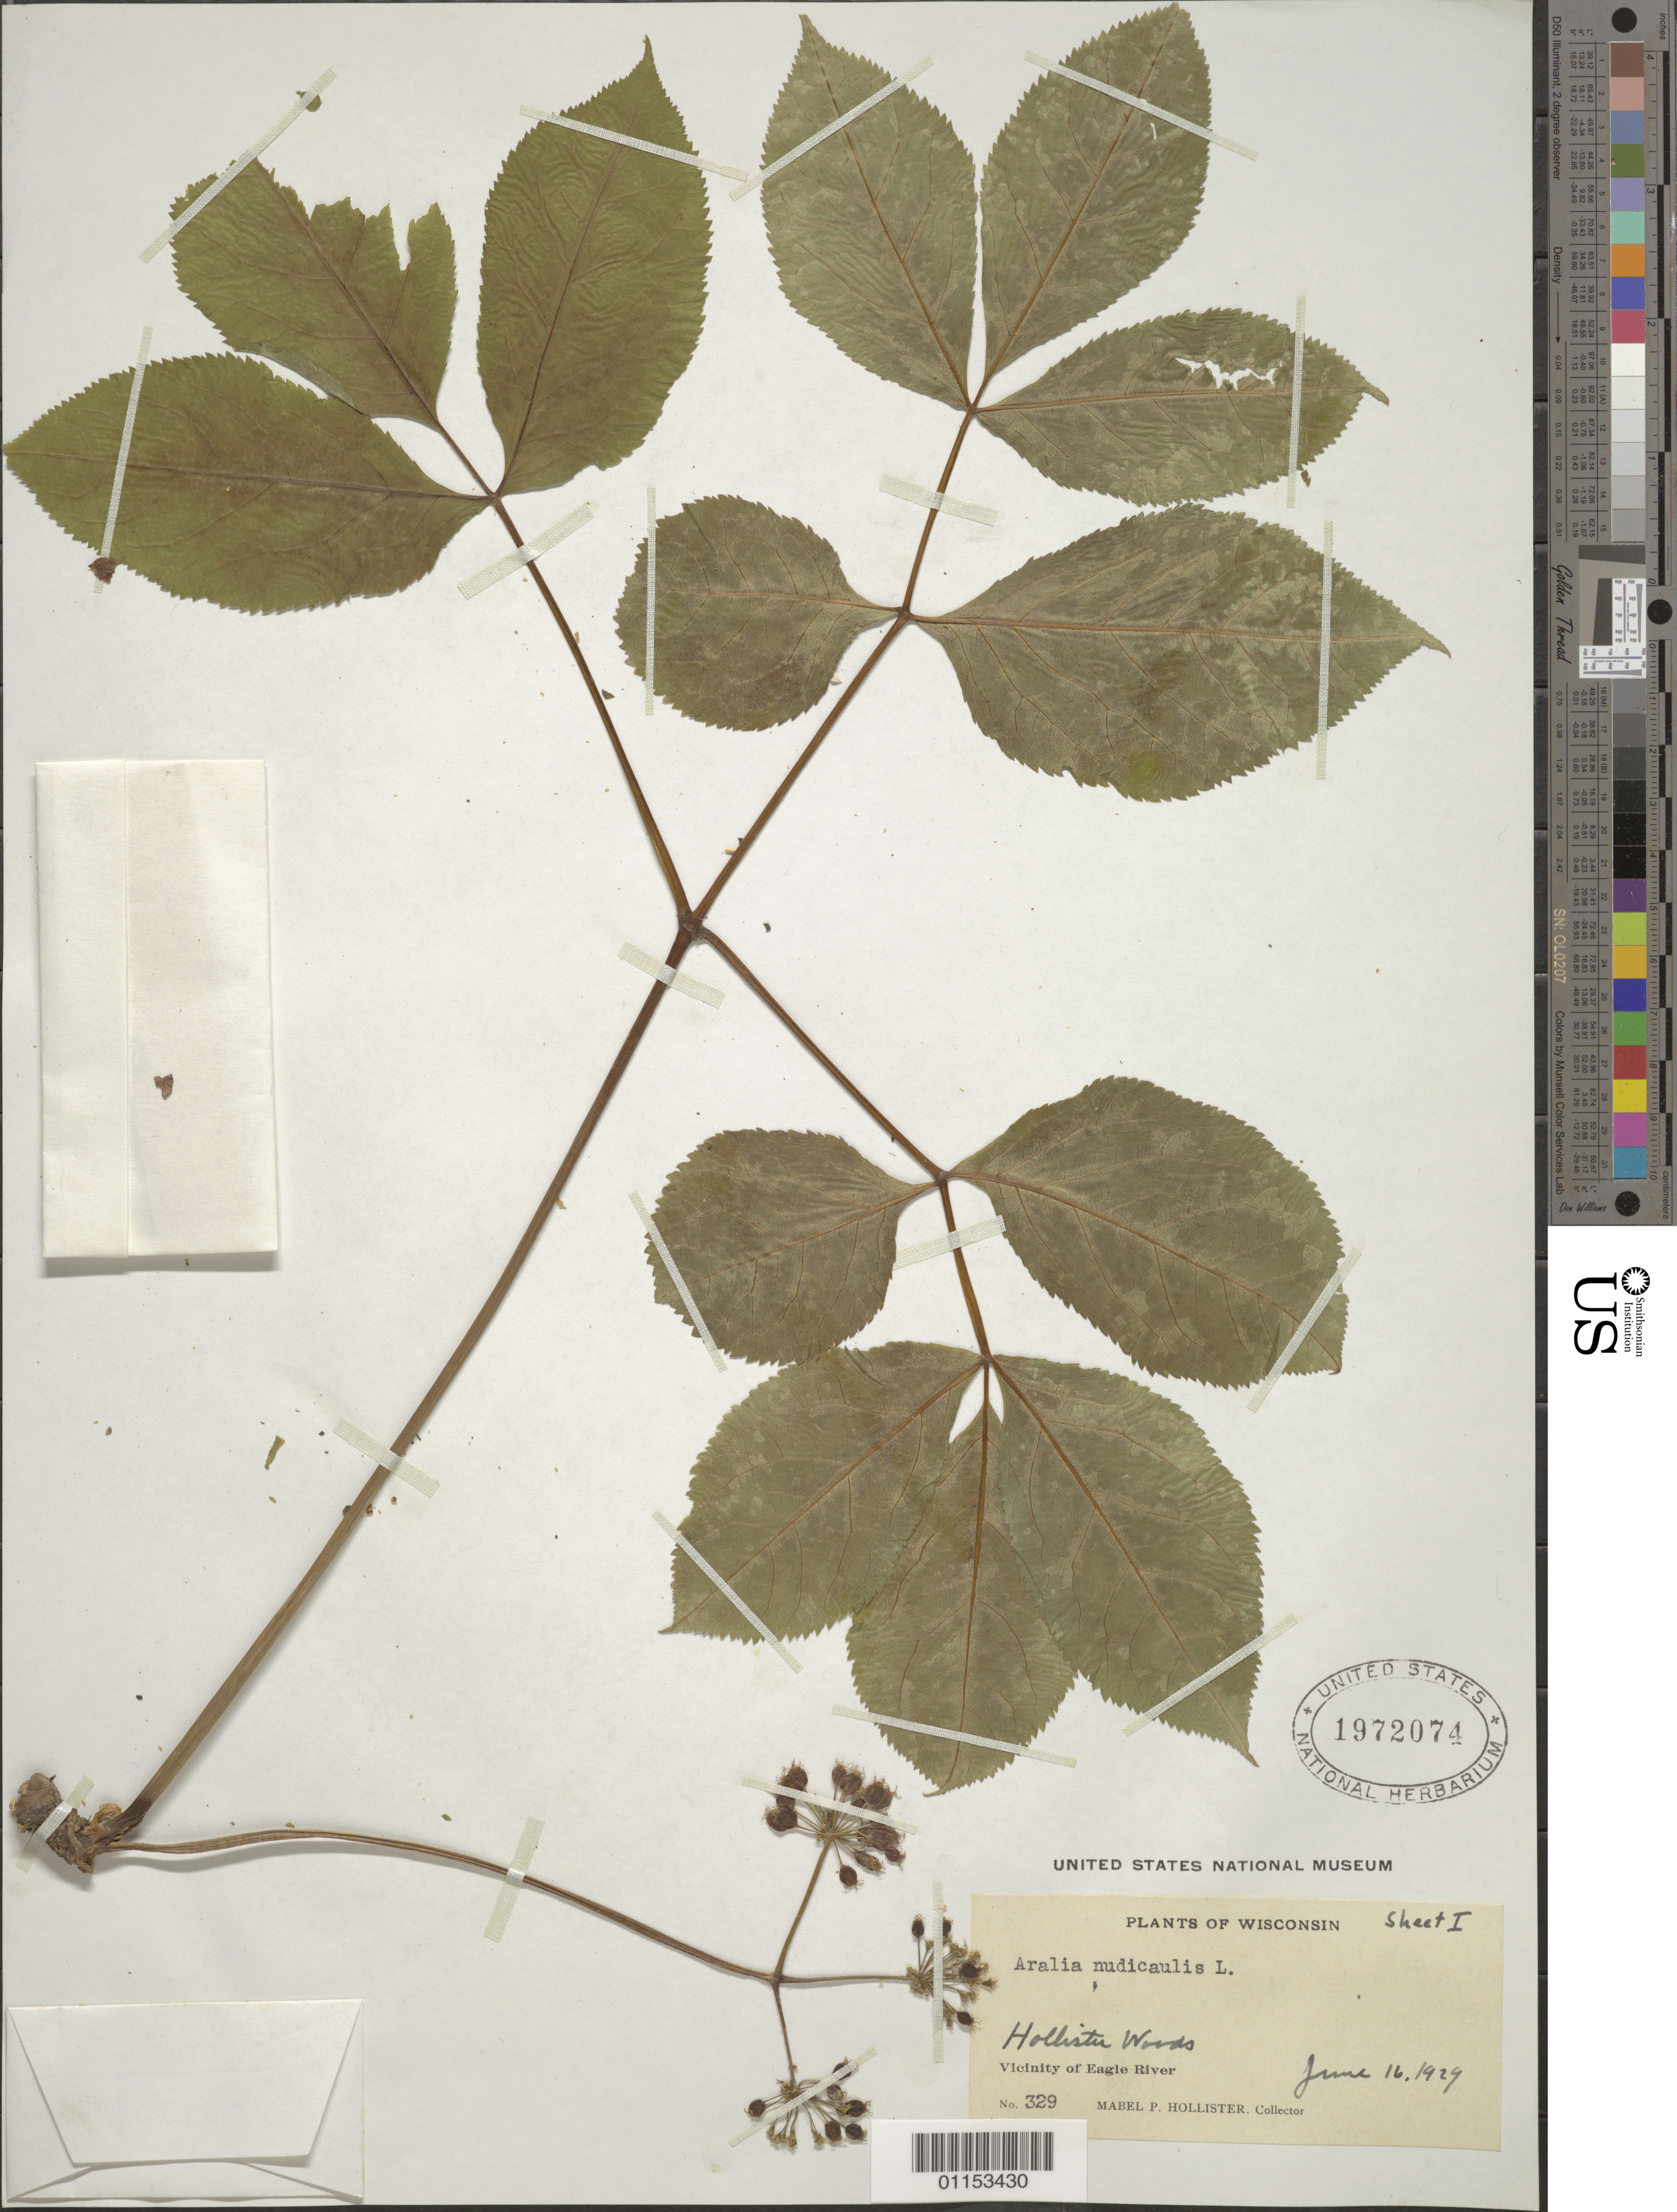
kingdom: Plantae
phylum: Tracheophyta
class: Magnoliopsida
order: Apiales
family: Araliaceae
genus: Aralia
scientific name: Aralia nudicaulis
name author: L.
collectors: M. Hollister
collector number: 329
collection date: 1929-06-16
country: United States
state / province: Wisconsin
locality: Vicinity of Eagle River.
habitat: Woods.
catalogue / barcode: US 1972074